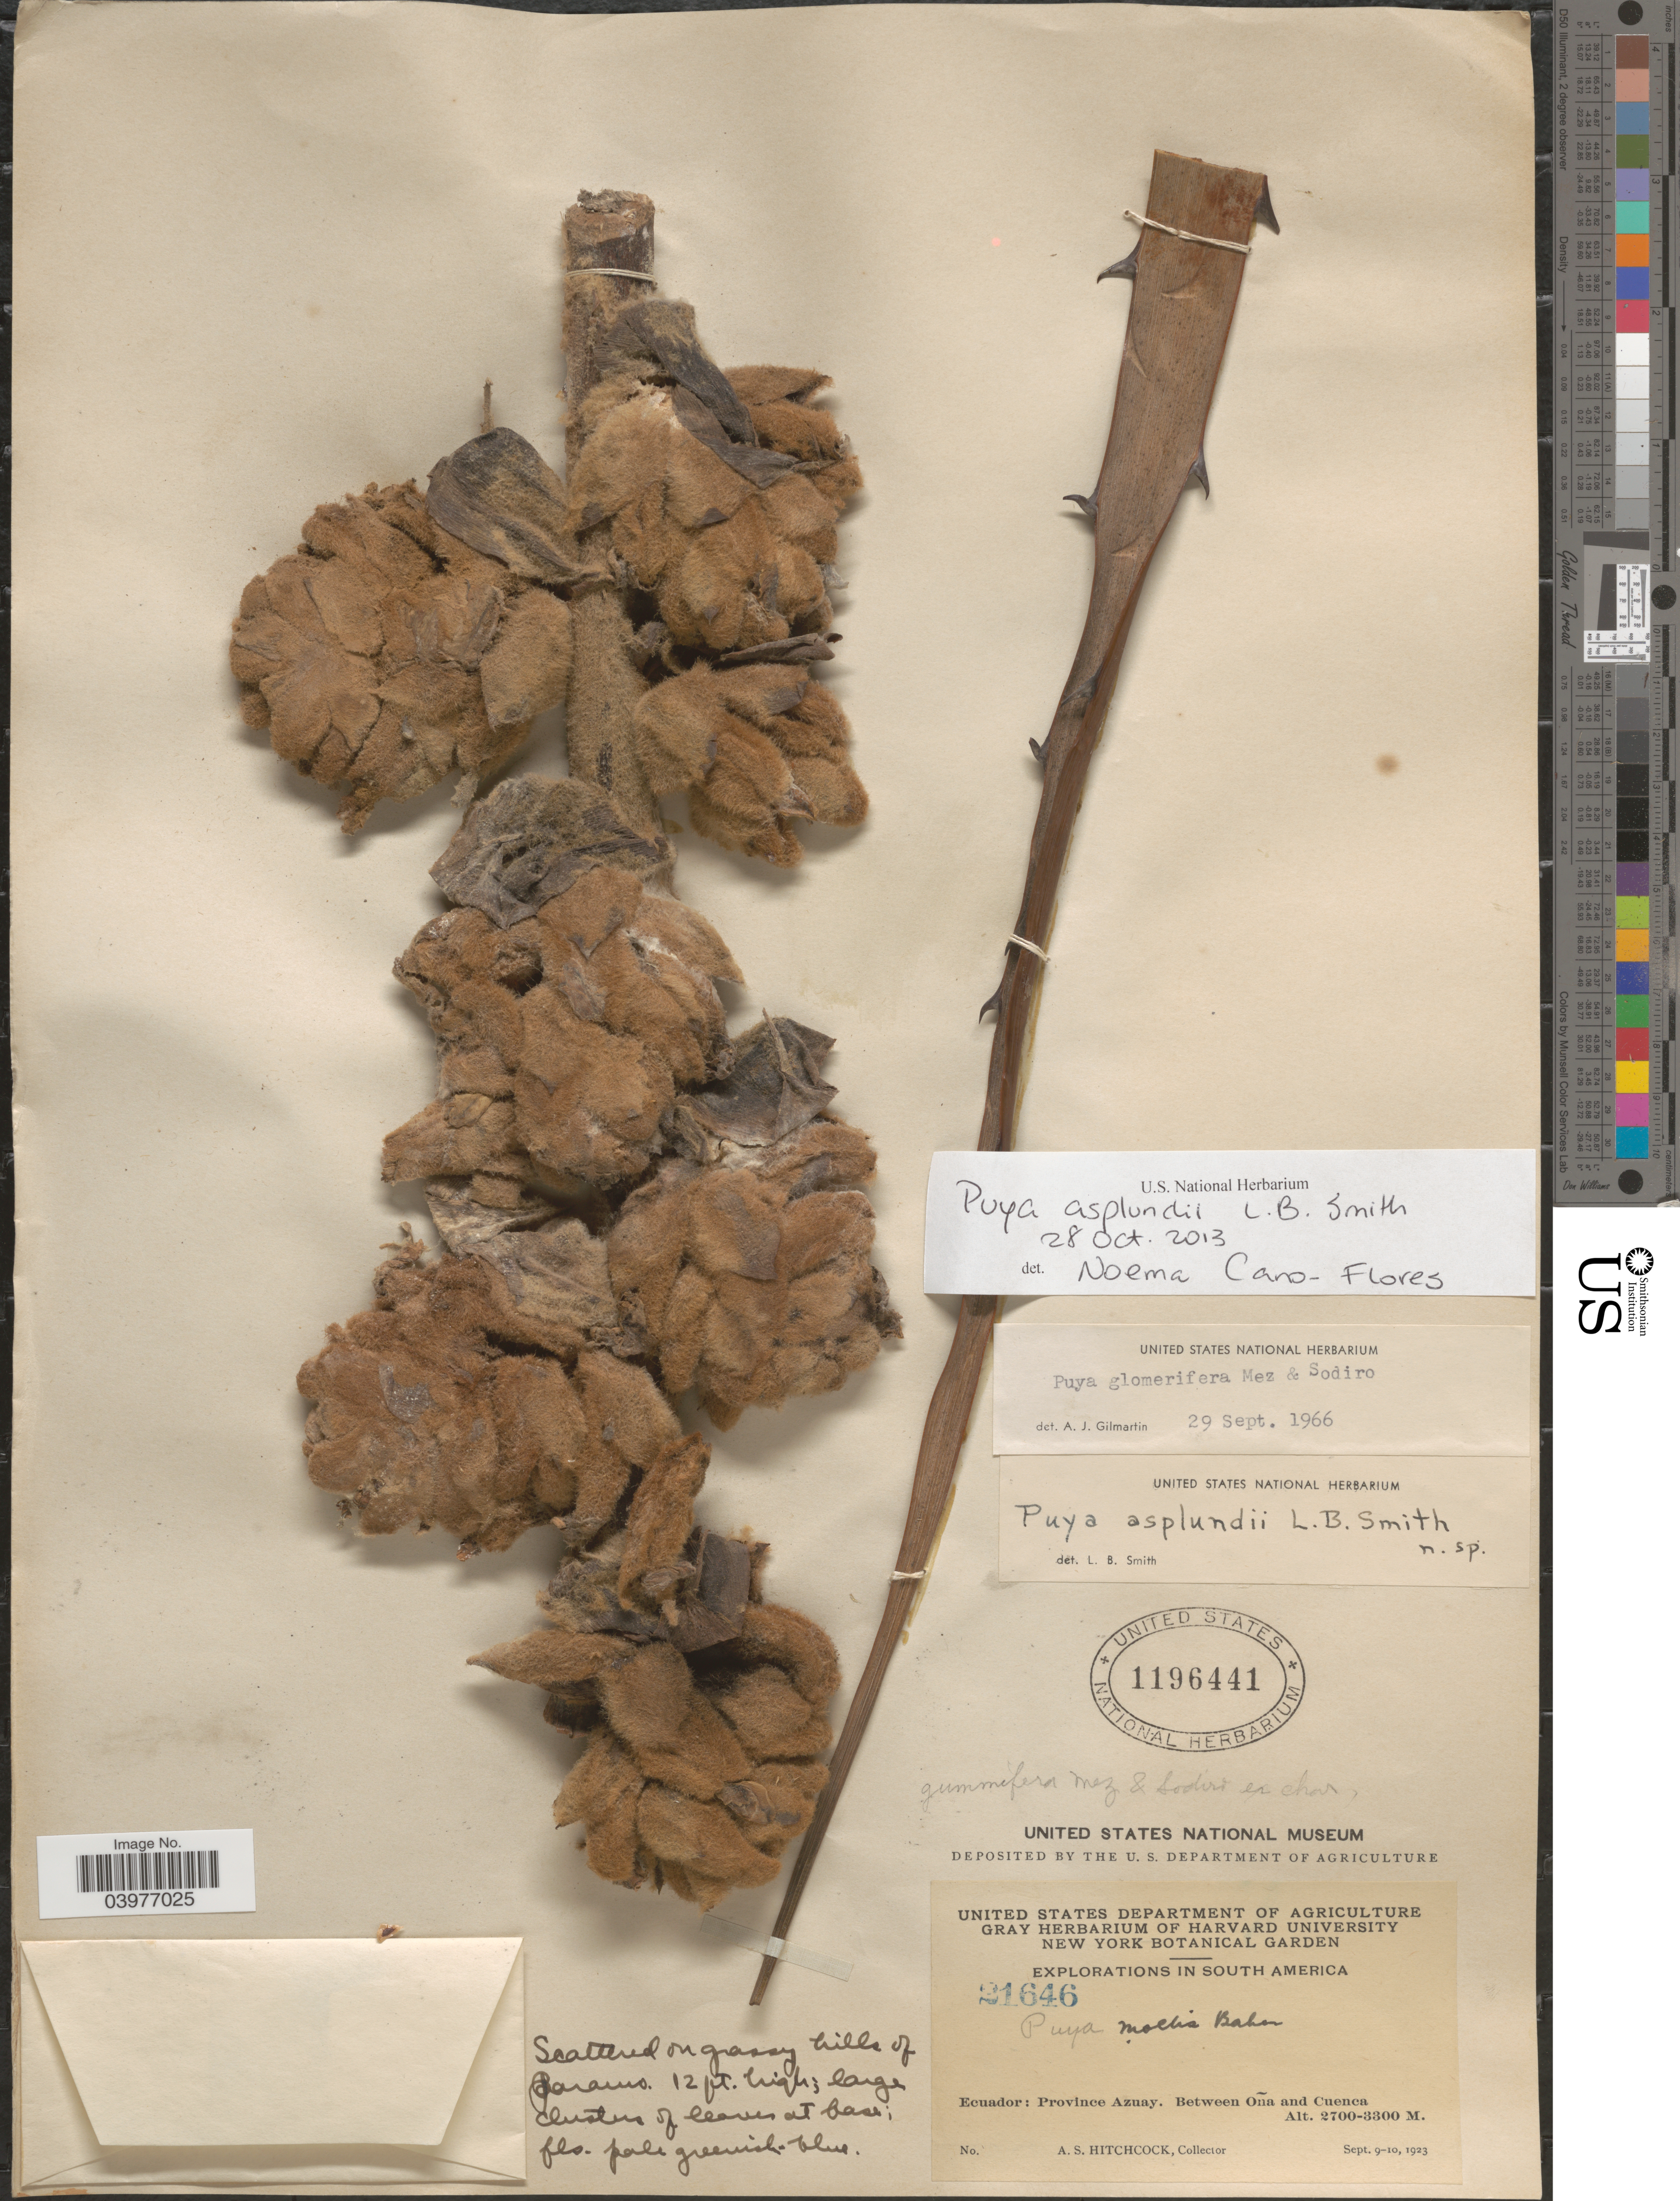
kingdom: Plantae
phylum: Tracheophyta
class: Liliopsida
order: Poales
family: Bromeliaceae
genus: Puya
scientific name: Puya asplundii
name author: L.B. Sm.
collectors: A. S. Hitchcock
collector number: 21646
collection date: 1923-09-09/1923-09-10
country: Ecuador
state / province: Azuay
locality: Between Oña and Cuenca.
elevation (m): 2700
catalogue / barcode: US 1196441